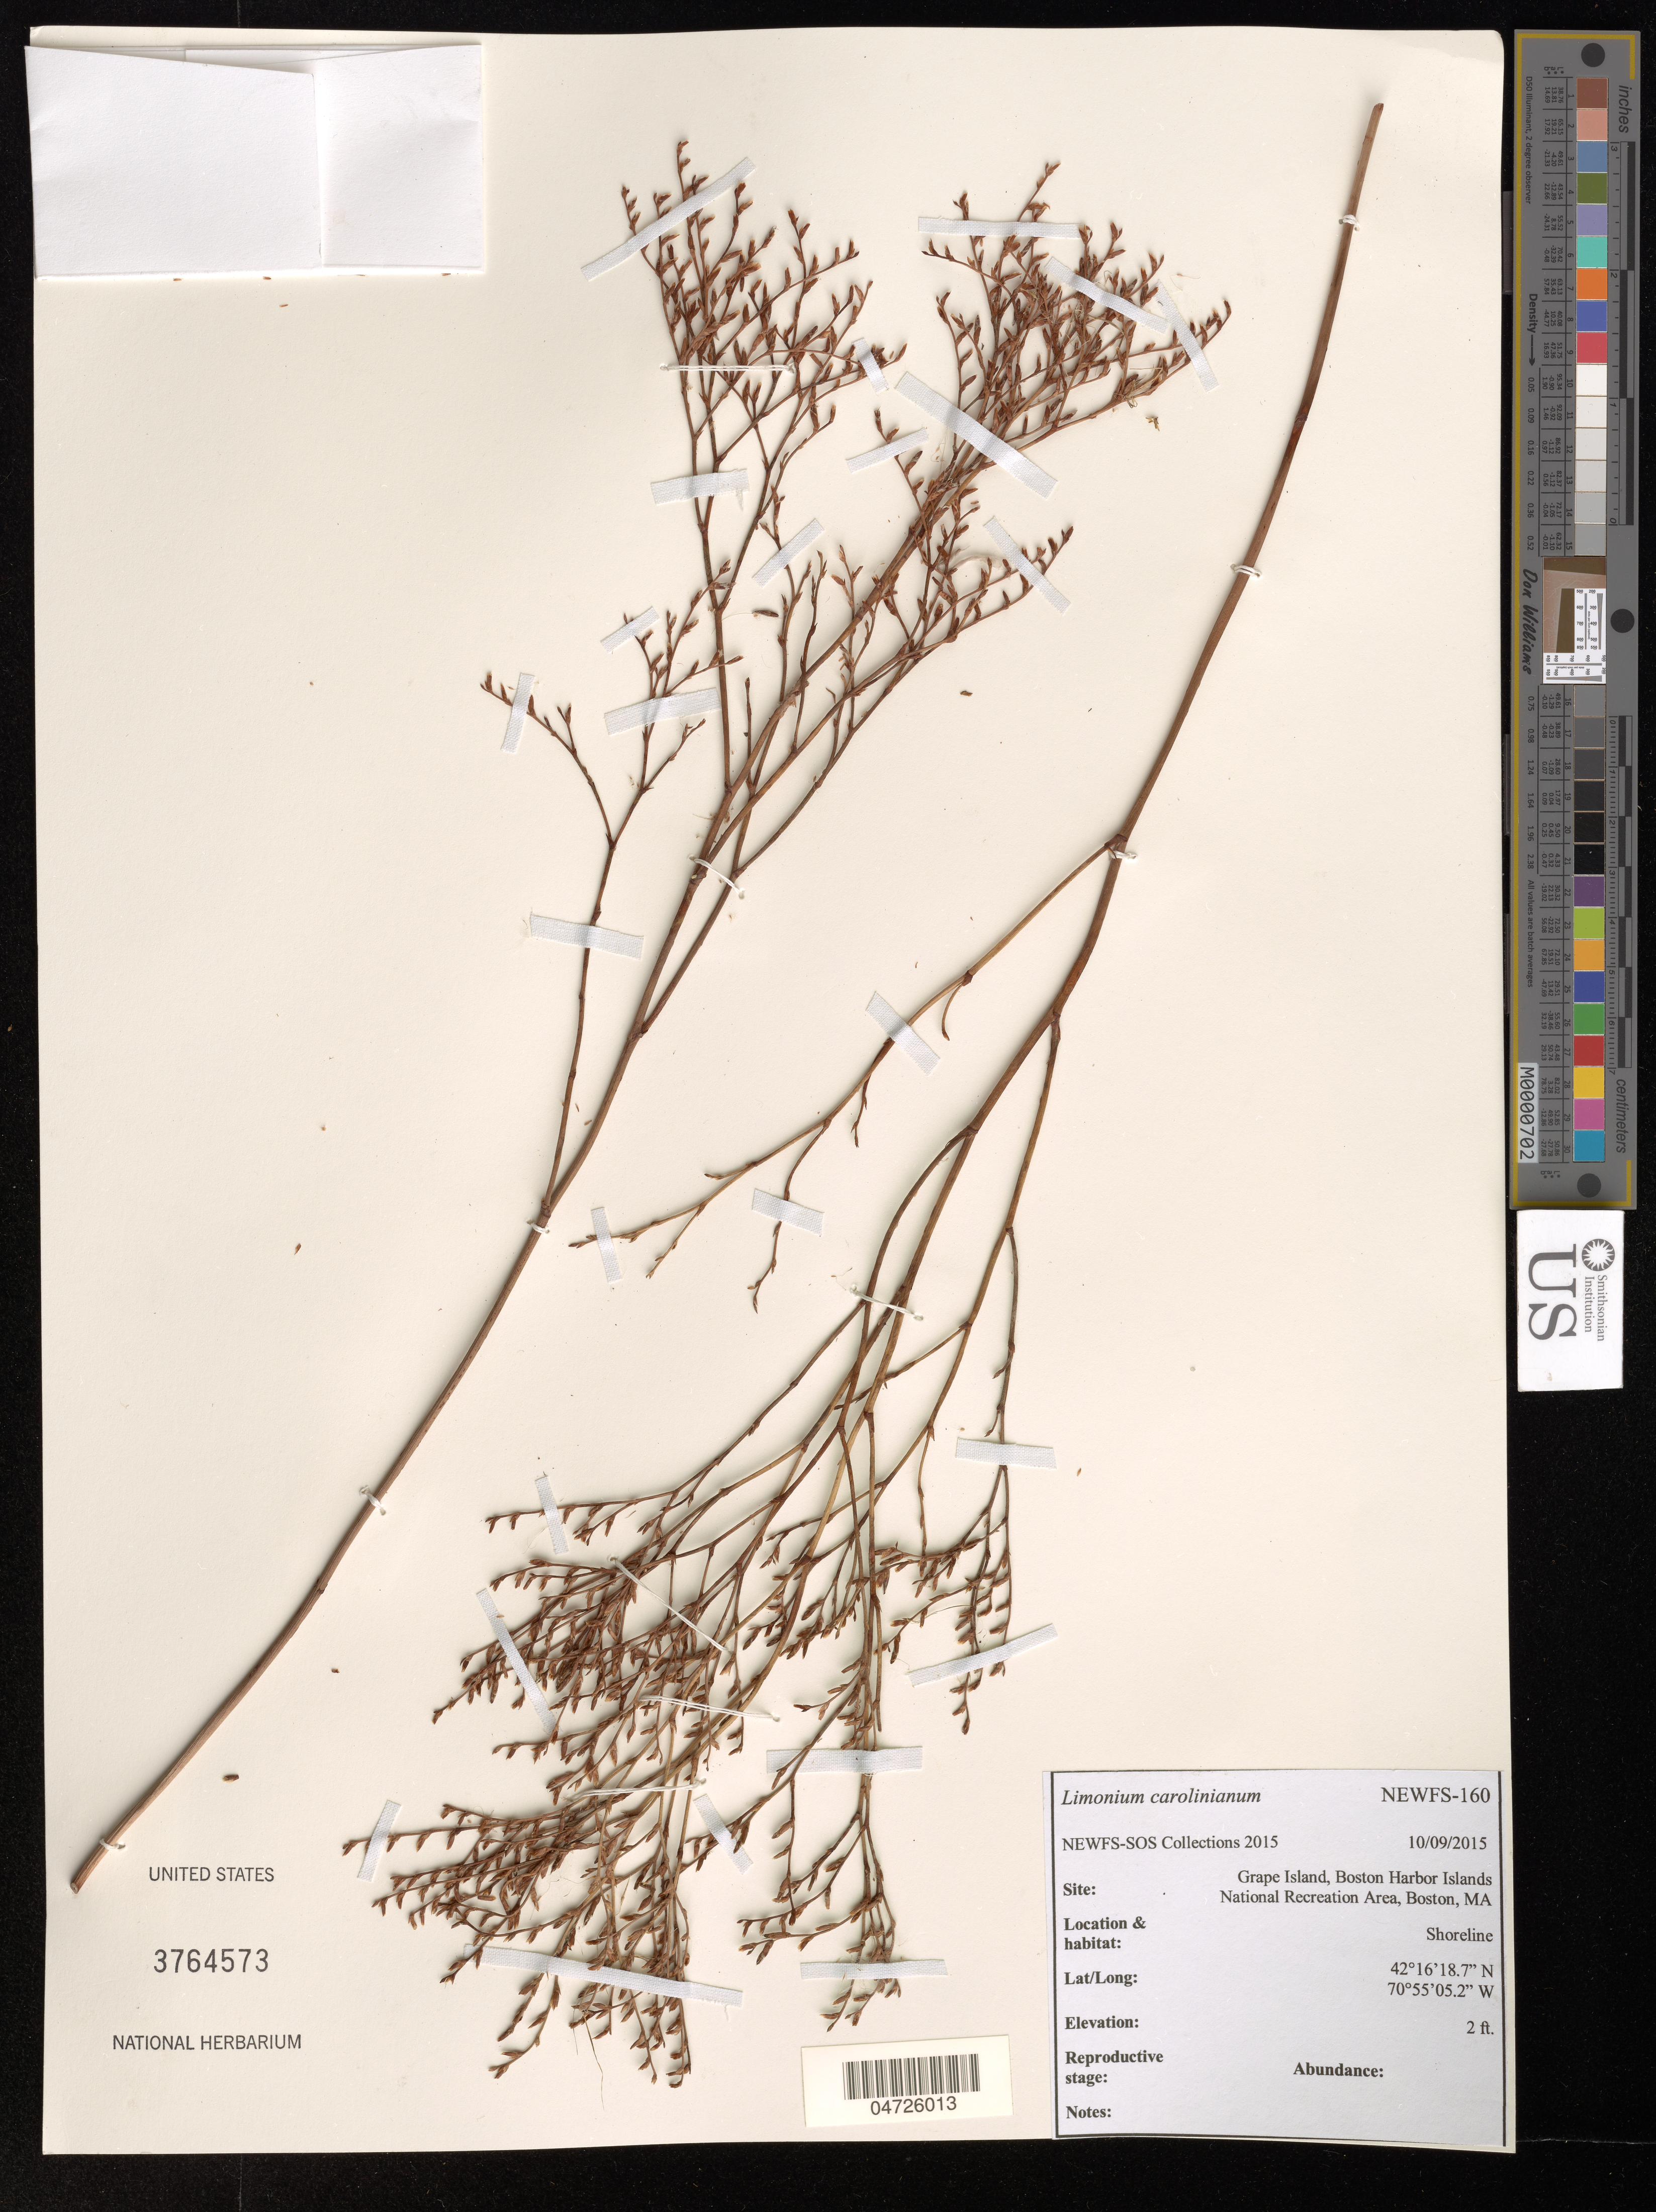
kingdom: Plantae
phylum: Tracheophyta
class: Magnoliopsida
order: Caryophyllales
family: Plumbaginaceae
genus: Limonium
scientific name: Limonium carolinianum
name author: (Walter) Britton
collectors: NEWFS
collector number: NEWFS-160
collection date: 2015-10-09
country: United States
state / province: Massachusetts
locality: Grape Island, Boston Harbor Islands National Recreation Area, Boston.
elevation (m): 1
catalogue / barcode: US 3764573